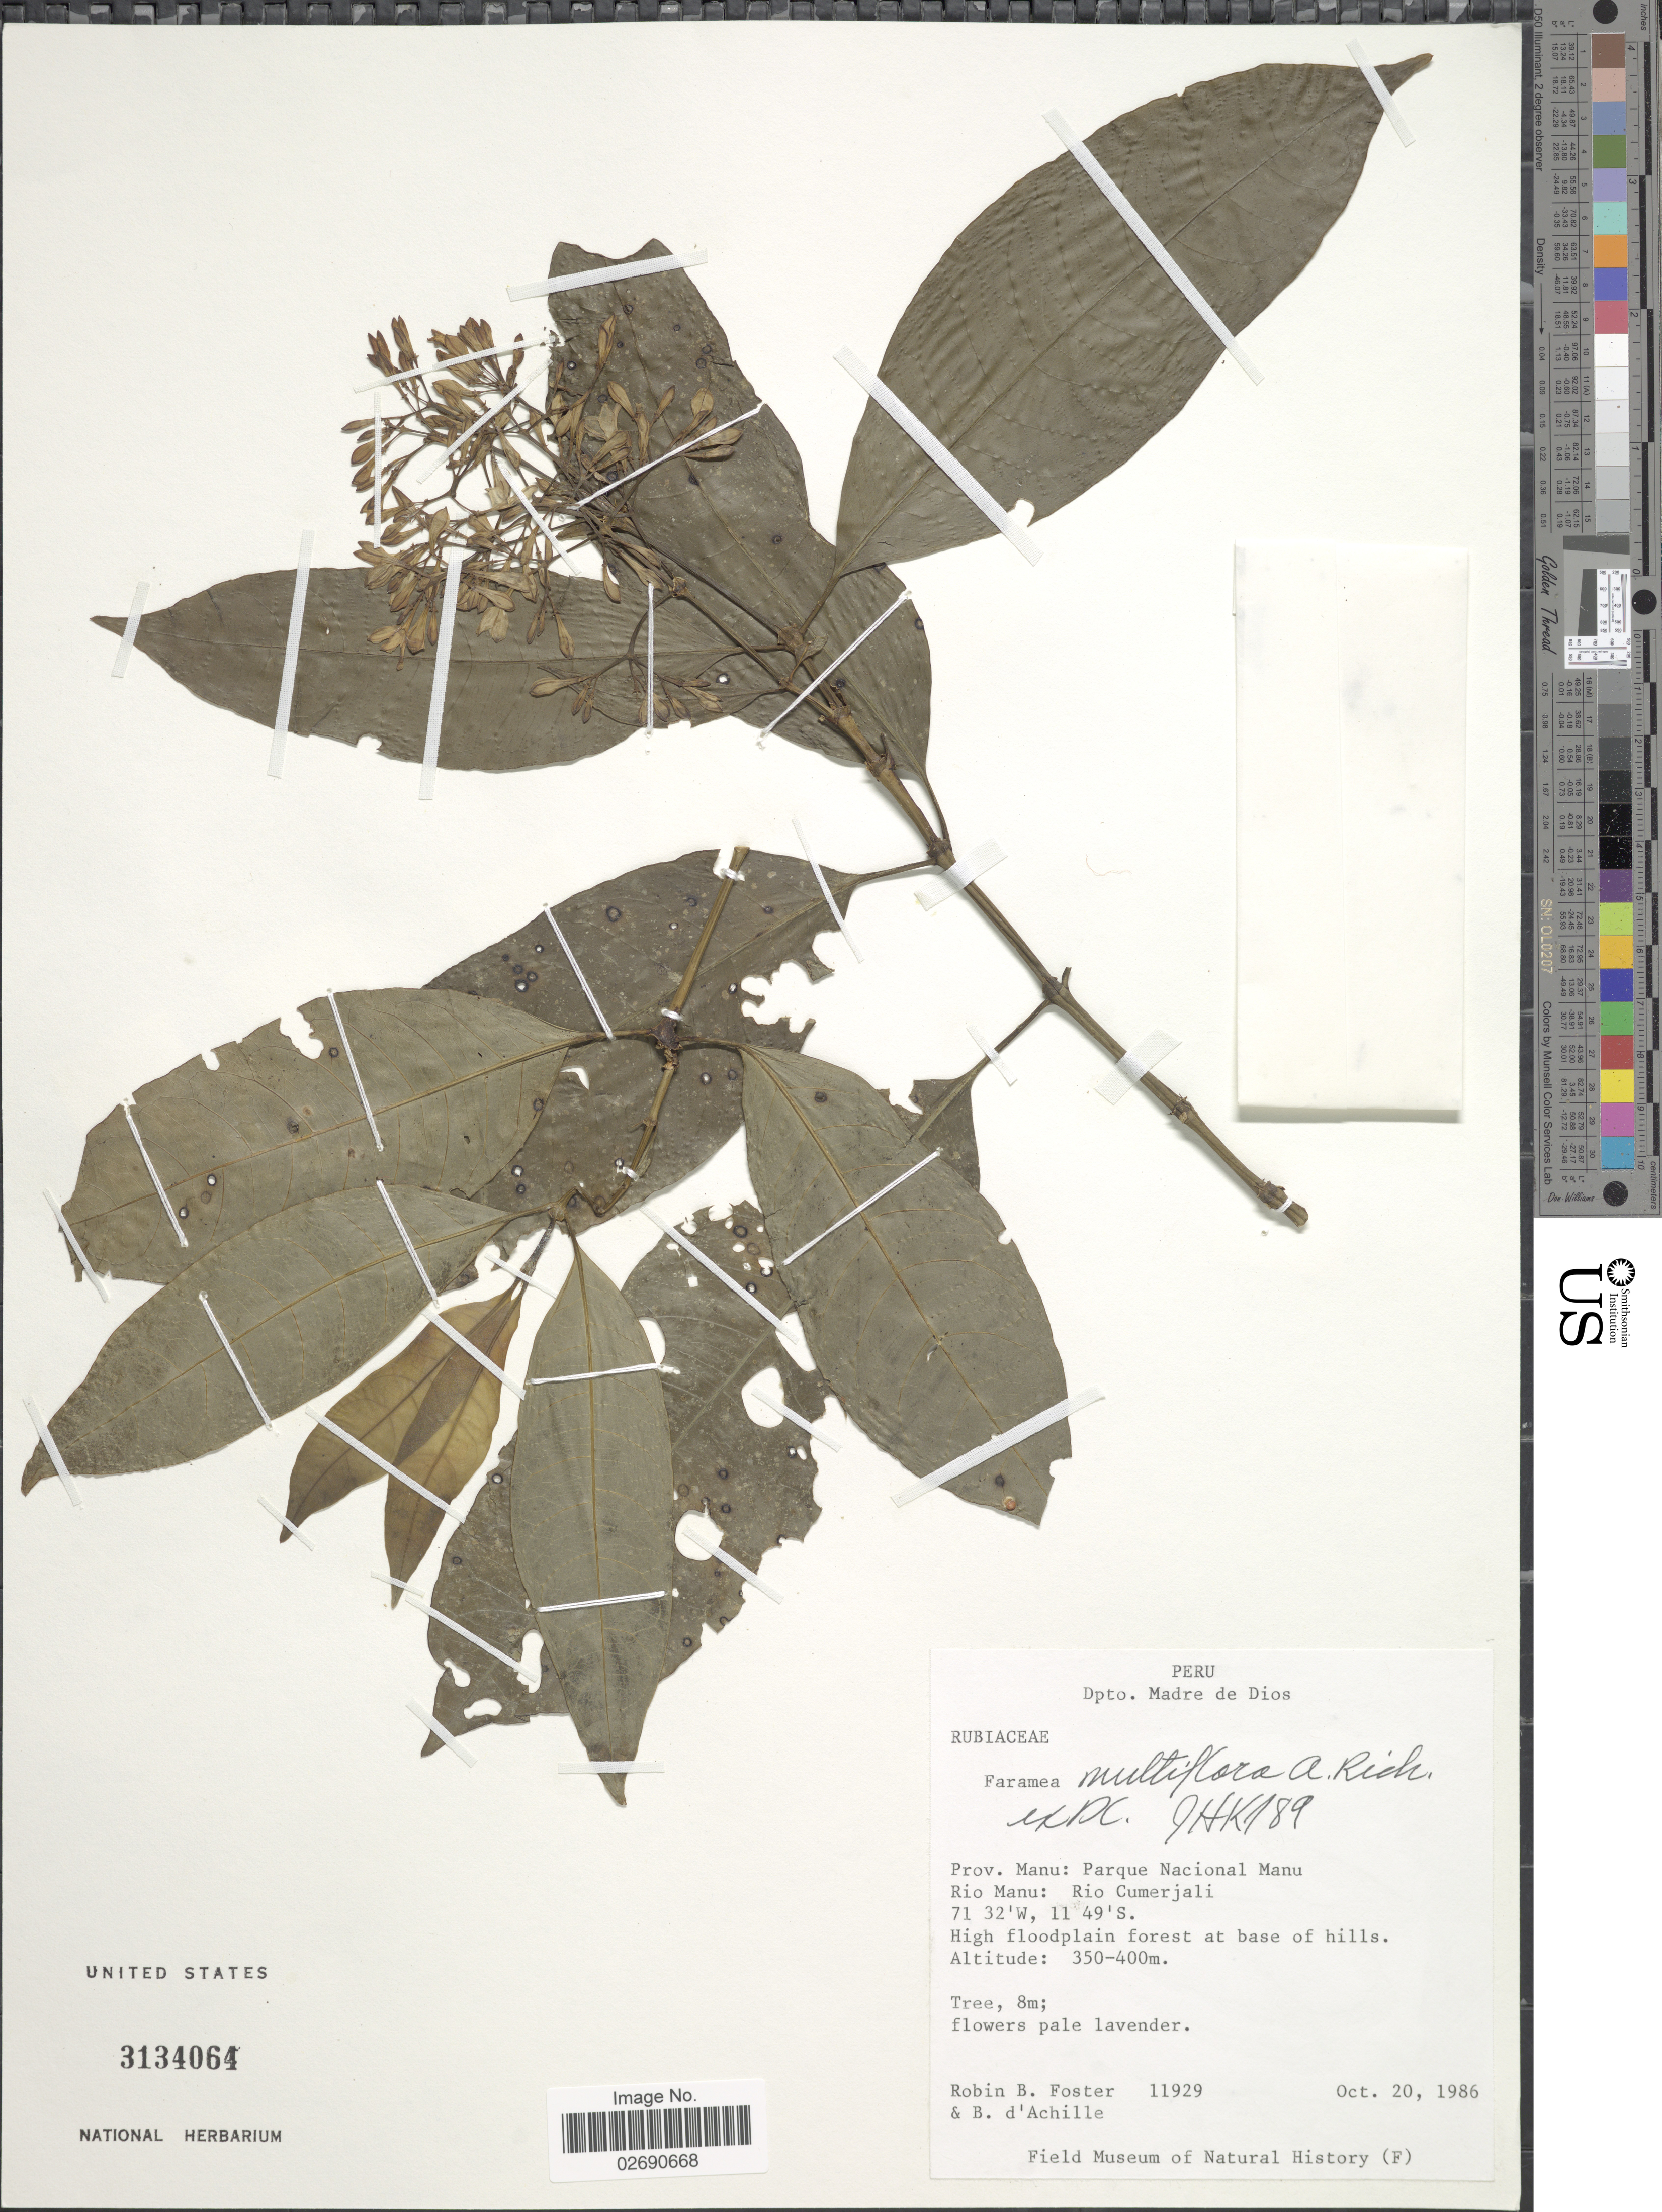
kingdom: Plantae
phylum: Tracheophyta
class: Magnoliopsida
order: Gentianales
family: Rubiaceae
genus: Faramea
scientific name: Faramea multiflora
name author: A. Rich. ex DC.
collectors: R. B. Foster & B. d'Achille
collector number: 11929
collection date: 1986-10-20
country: Peru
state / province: Madre de Dios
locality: Dpto. Madre de Dios, Prov. Manu: Parque Nacional Manu Rio Manu: Rio Cumerjali, High floodplain forest at base of hills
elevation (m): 350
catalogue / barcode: US 3134064